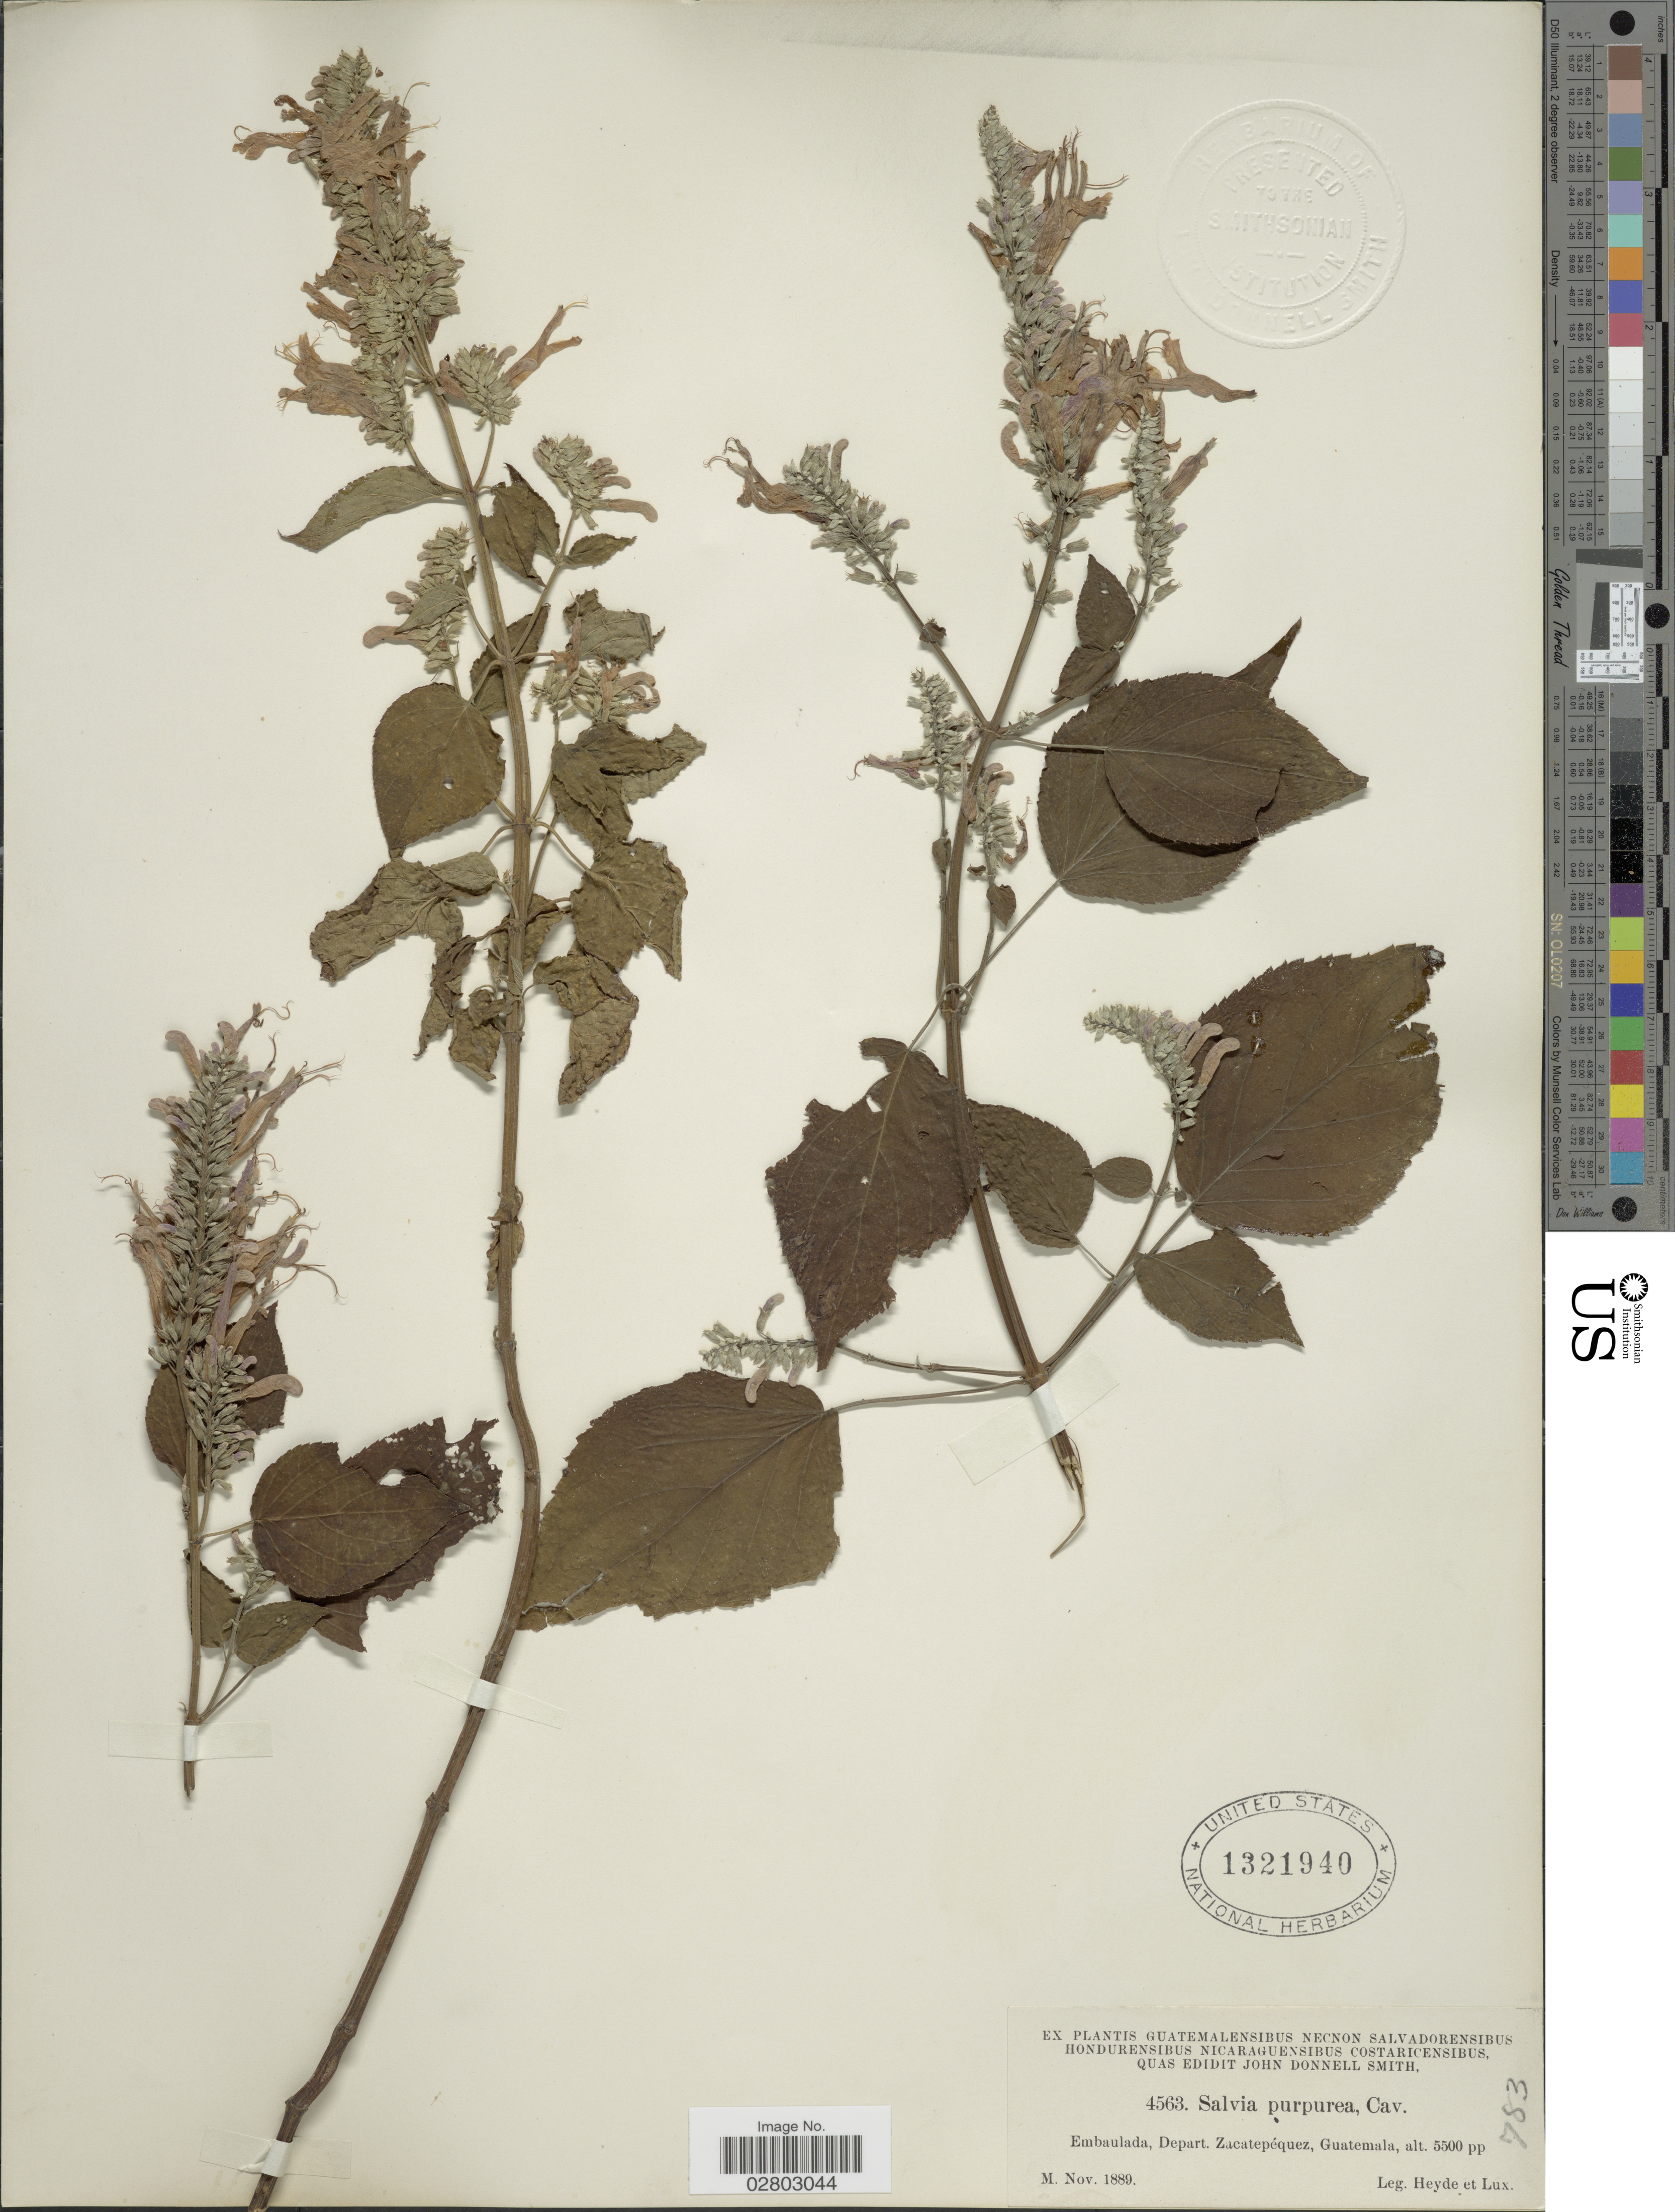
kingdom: Plantae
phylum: Tracheophyta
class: Magnoliopsida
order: Lamiales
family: Lamiaceae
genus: Salvia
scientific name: Salvia purpurea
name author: Cav.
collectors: Heyde & Lux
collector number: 4563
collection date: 1889-11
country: Guatemala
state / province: Sacatepéquez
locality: Embaulada, Depart. Zacatepéquez, Guatemala.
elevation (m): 1676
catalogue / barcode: US 1321940